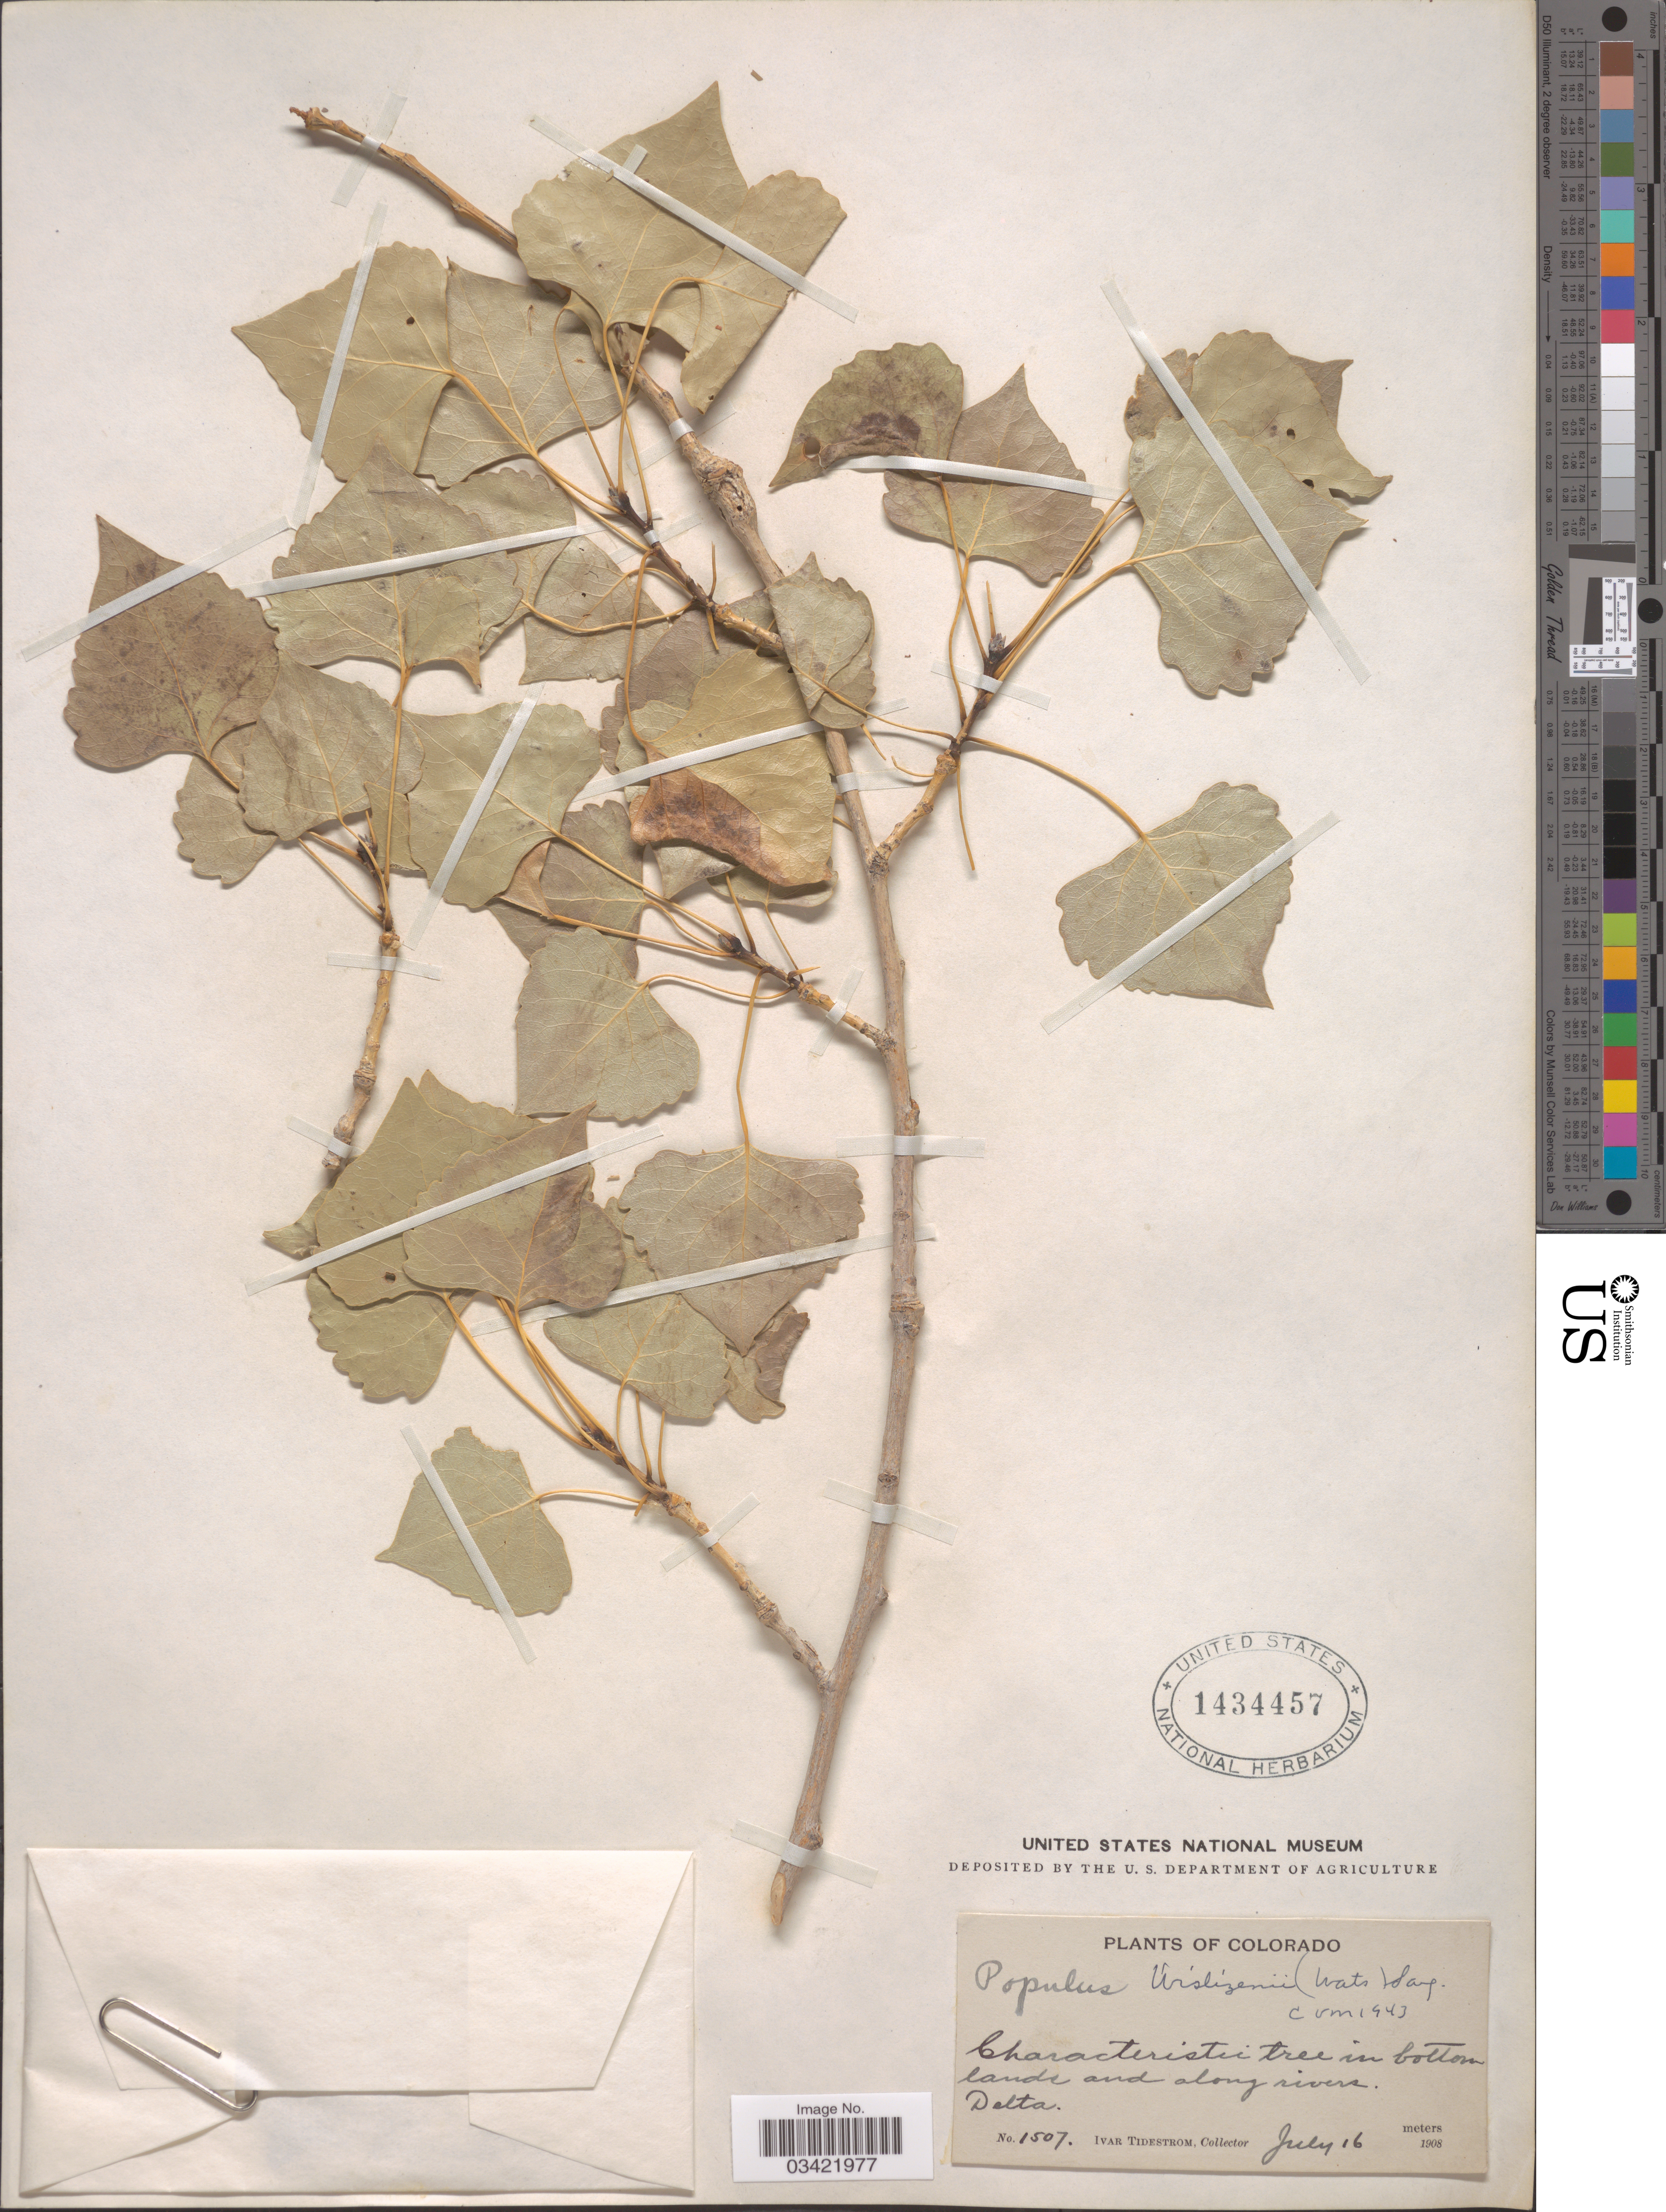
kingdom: Plantae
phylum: Tracheophyta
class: Magnoliopsida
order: Malpighiales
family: Salicaceae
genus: Populus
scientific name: Populus deltoides subsp. wislizeni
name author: (S. Watson) Eckenw.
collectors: I. F. Tidestrom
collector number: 1507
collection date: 1908-07-16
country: United States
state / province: Colorado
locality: Bottom lands and along rivers. Delta.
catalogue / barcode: US 1434457